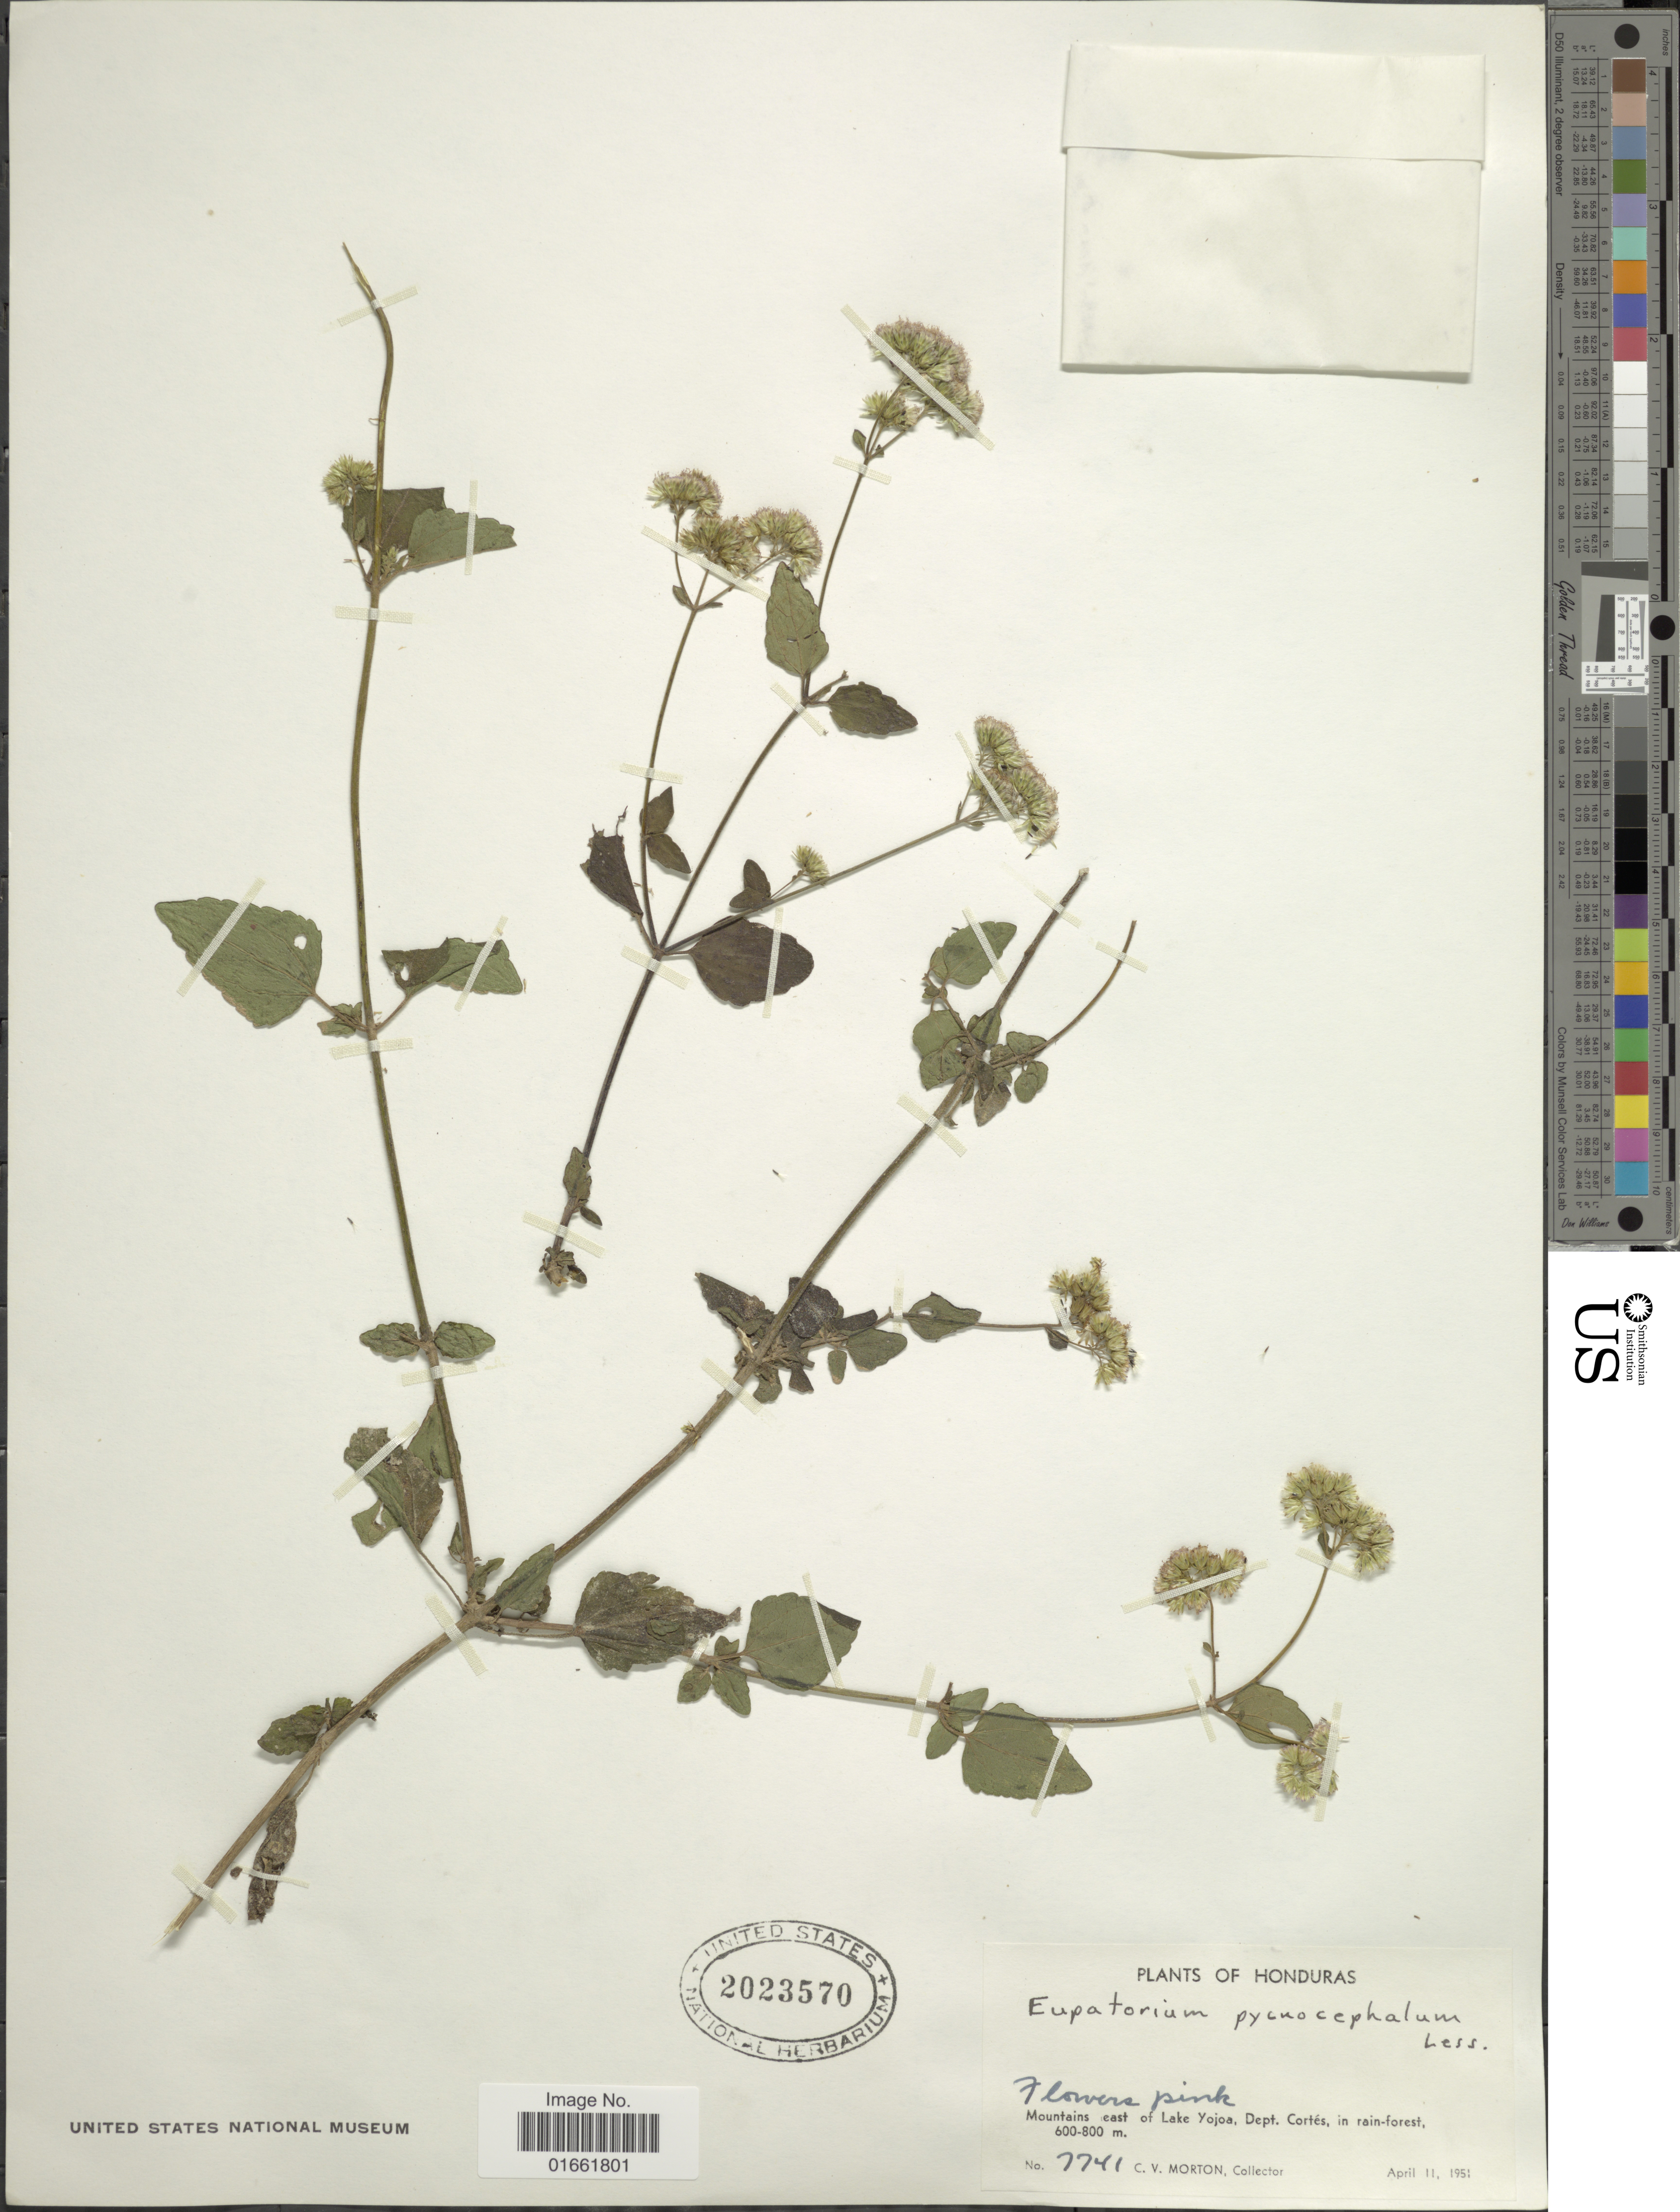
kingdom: Plantae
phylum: Tracheophyta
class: Magnoliopsida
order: Asterales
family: Asteraceae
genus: Fleischmannia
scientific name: Fleischmannia pratensis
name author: (Klatt) R.M. King & H. Rob.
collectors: C. V. Morton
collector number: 7741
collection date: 1951-04-11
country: Honduras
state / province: Cortés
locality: Mountains cast of Lake Yojoa, Dept. Cortés, in rain-forest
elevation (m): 600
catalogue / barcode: US 2023570